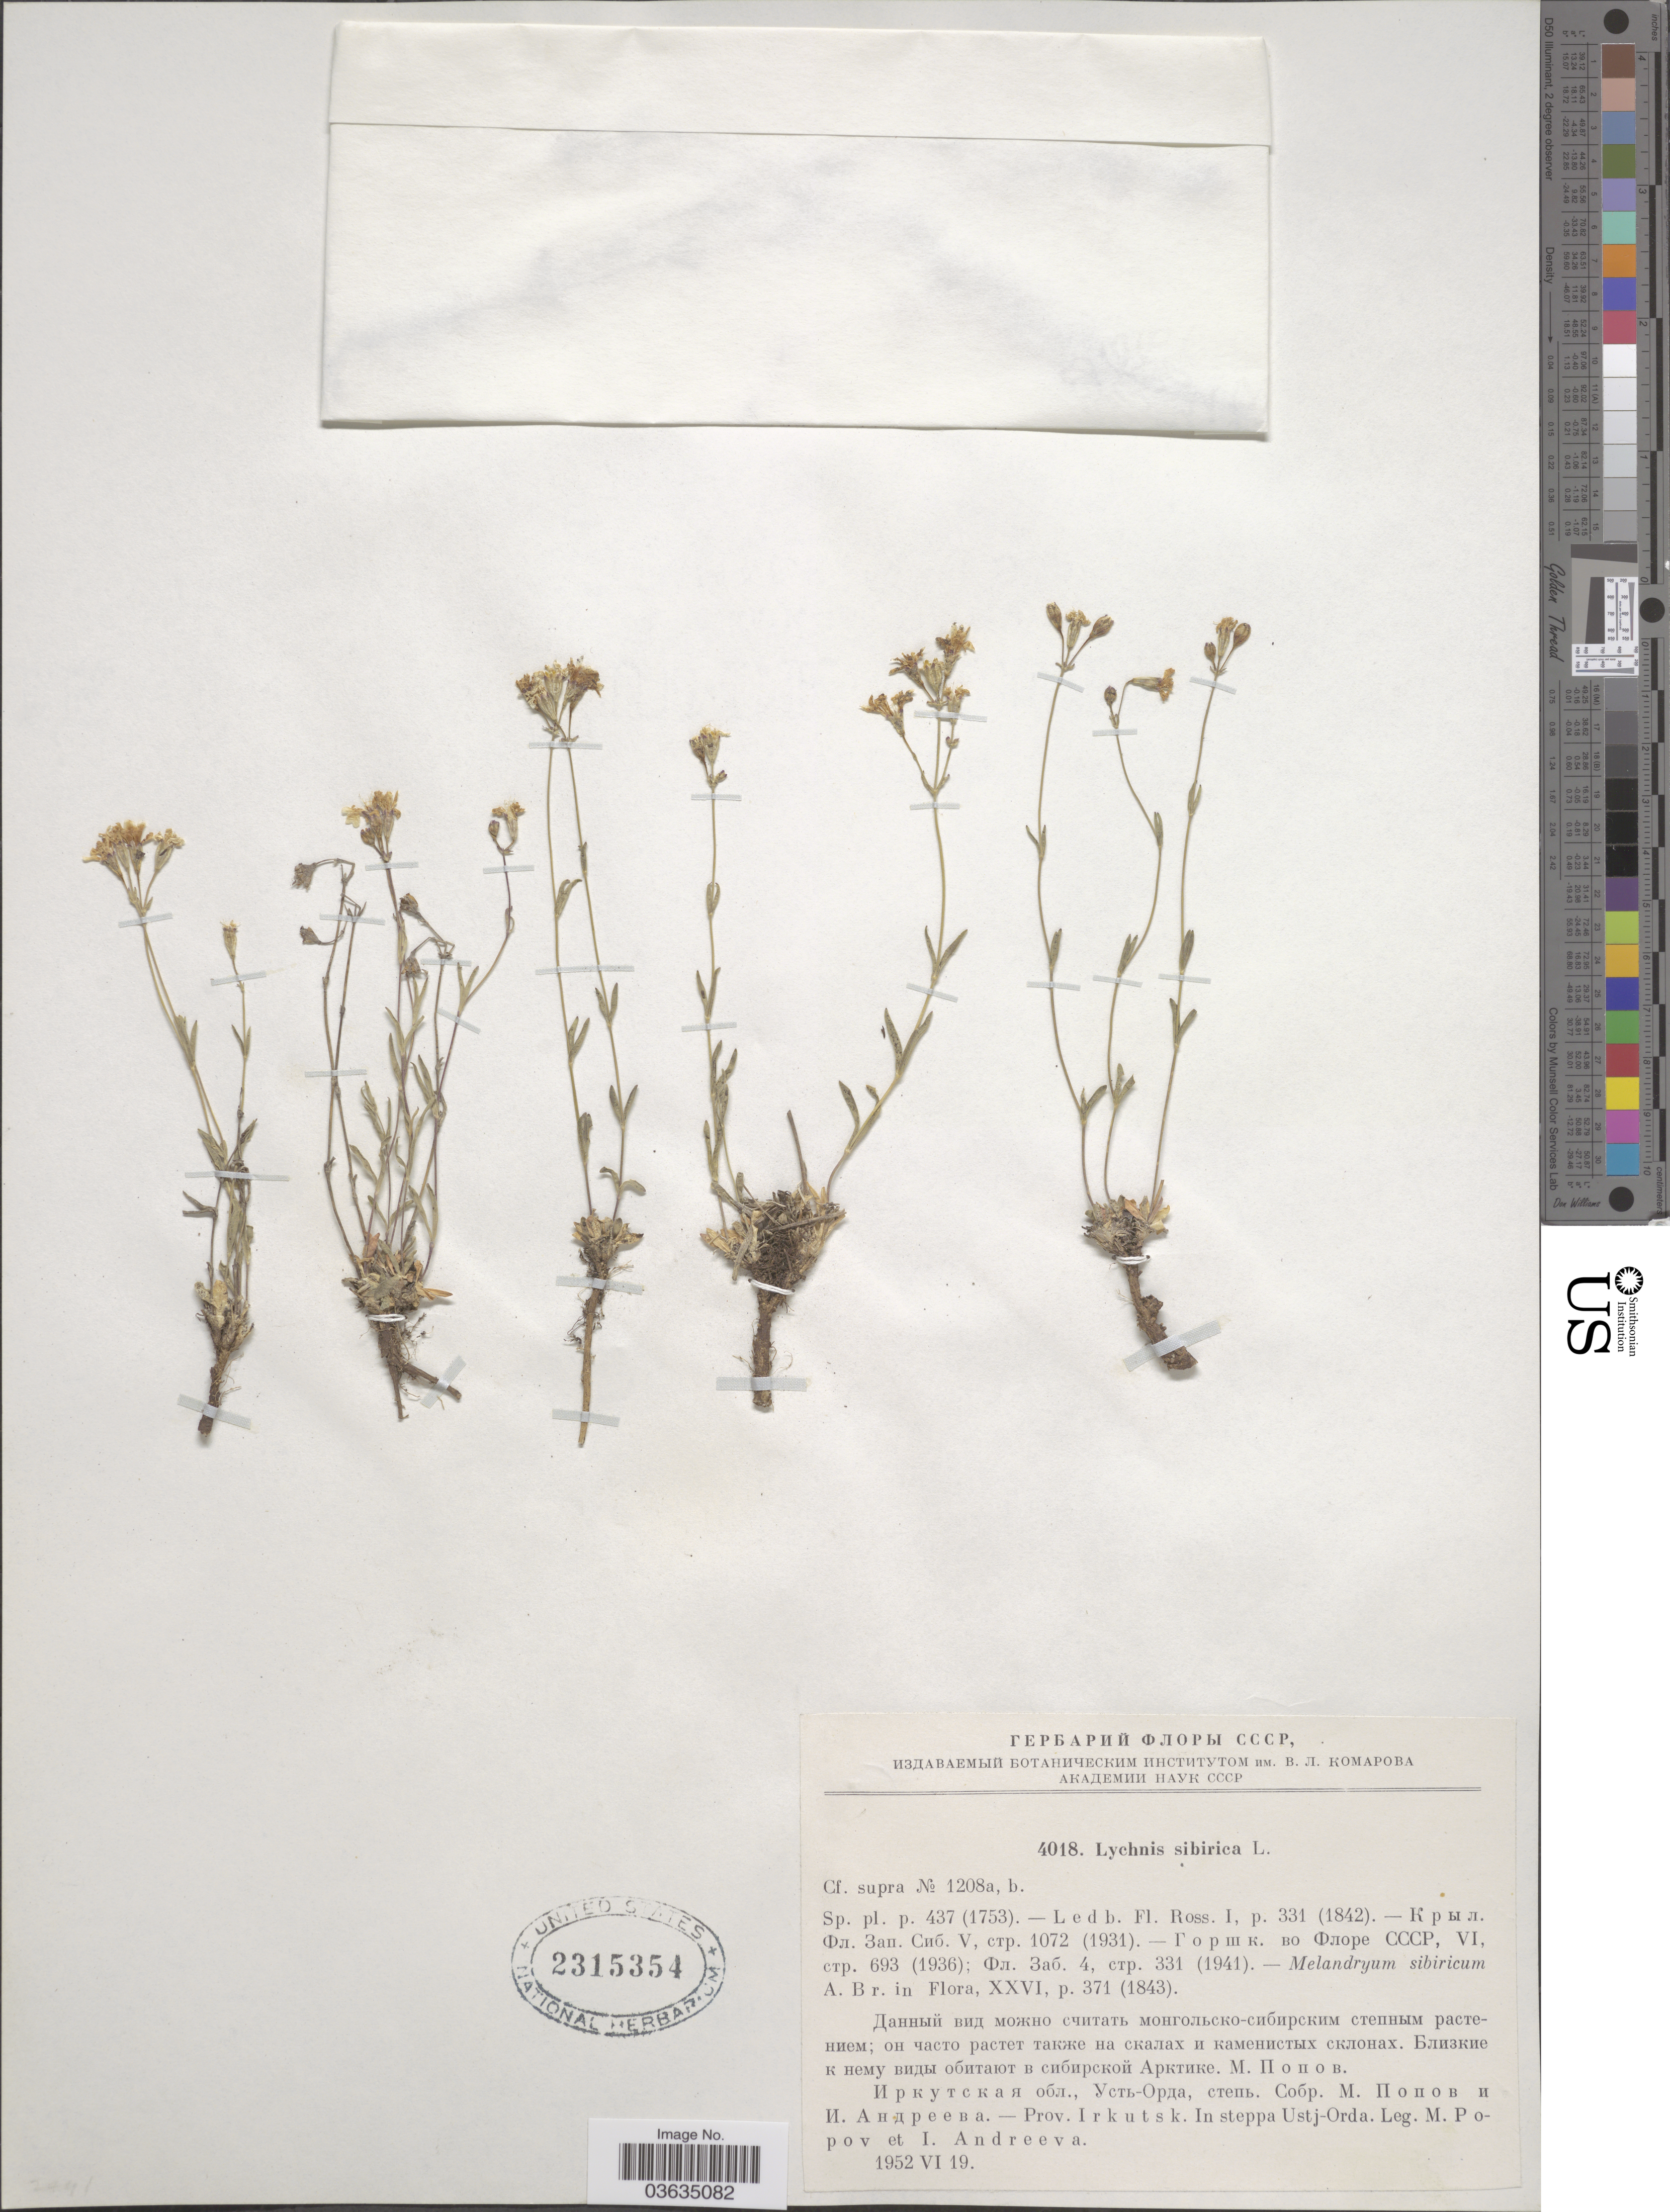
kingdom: Plantae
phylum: Tracheophyta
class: Magnoliopsida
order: Caryophyllales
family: Caryophyllaceae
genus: Silene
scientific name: Silene orientalimongolica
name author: Kozhevn.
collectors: M. Popov & I. Andreeva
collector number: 4018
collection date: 1952-06-19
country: Russian Federation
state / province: Irkutsk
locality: In steppa Ustj-Orda.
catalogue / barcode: US 2315354